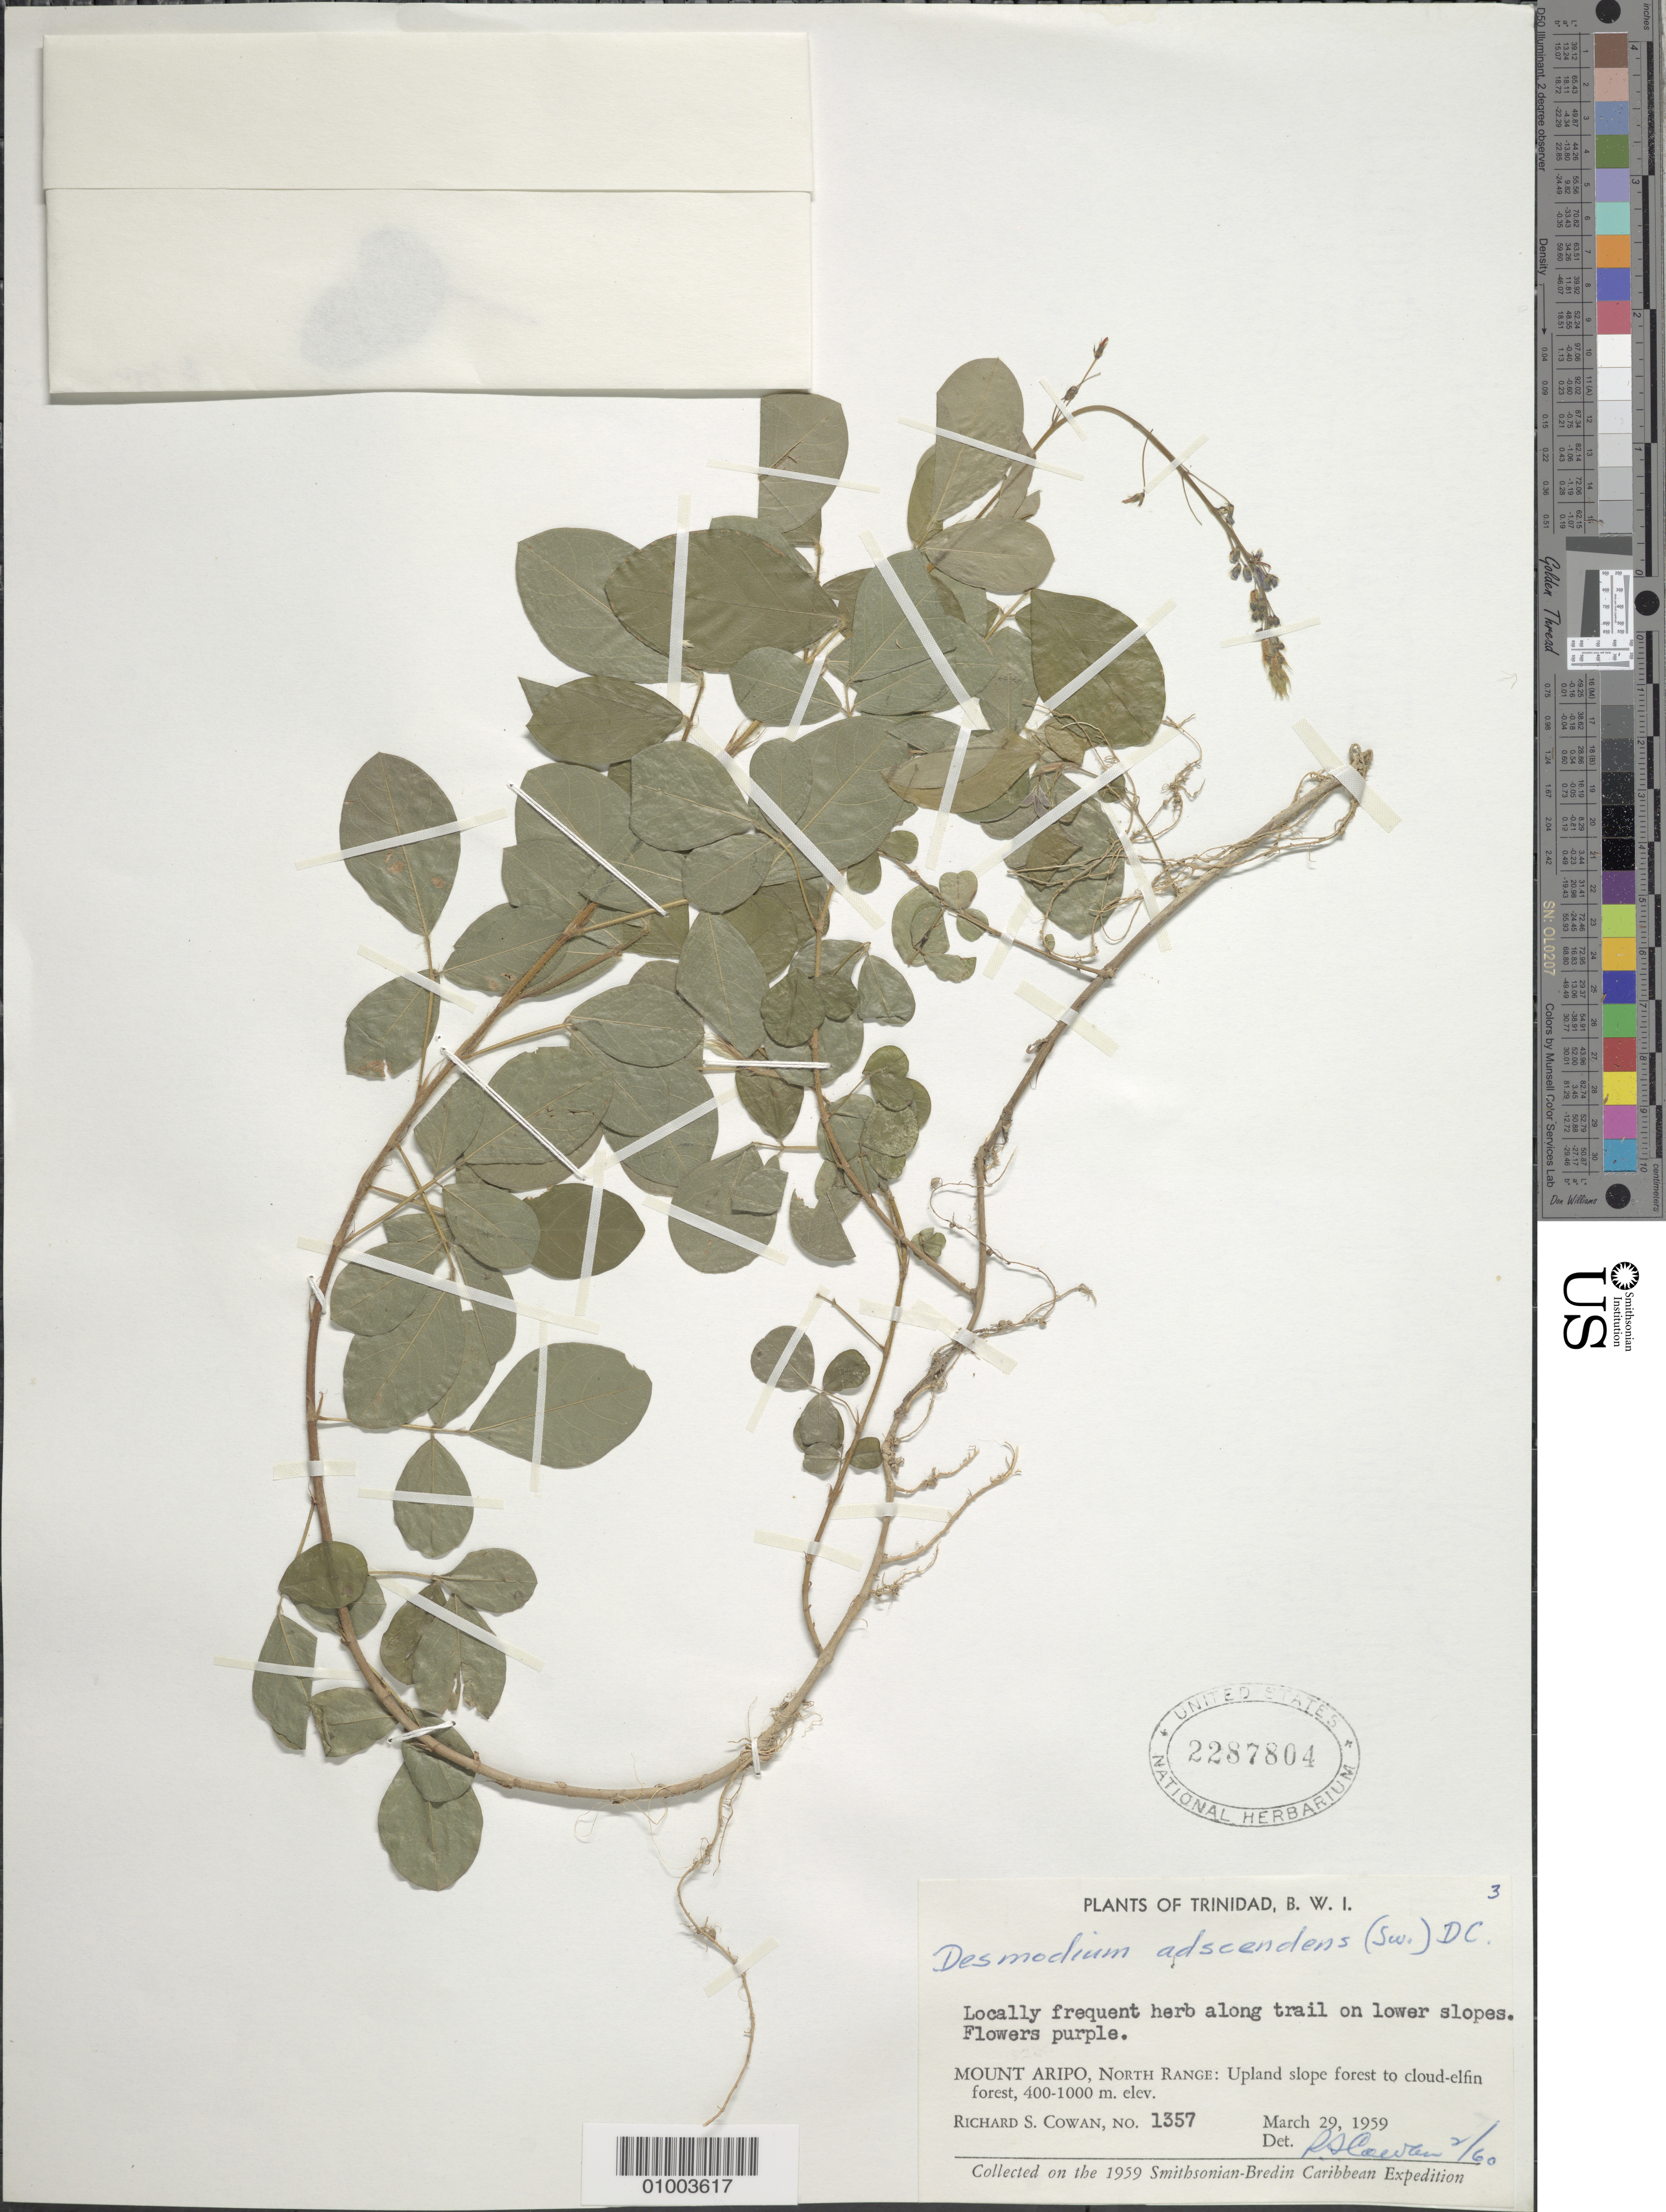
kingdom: Plantae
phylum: Tracheophyta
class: Magnoliopsida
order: Fabales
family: Fabaceae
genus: Grona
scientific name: Grona adscendens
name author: (Sw.) H. Ohashi & K. Ohashi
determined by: Strong, Mark T., (BOT), Smithsonian Institution - National Museum of Natural History (UNITED STATES)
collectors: R. S. Cowan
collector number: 1357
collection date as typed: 29 Mar 1959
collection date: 1959-03-29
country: Trinidad and Tobago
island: Trinidad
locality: Mount Aripo, North Range: Upland slope forest to cloud-elfin forest. Locally frequent herb along trail on lower slopes. Flowers purple.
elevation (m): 400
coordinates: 0 N, 0 E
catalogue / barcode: US 2287804